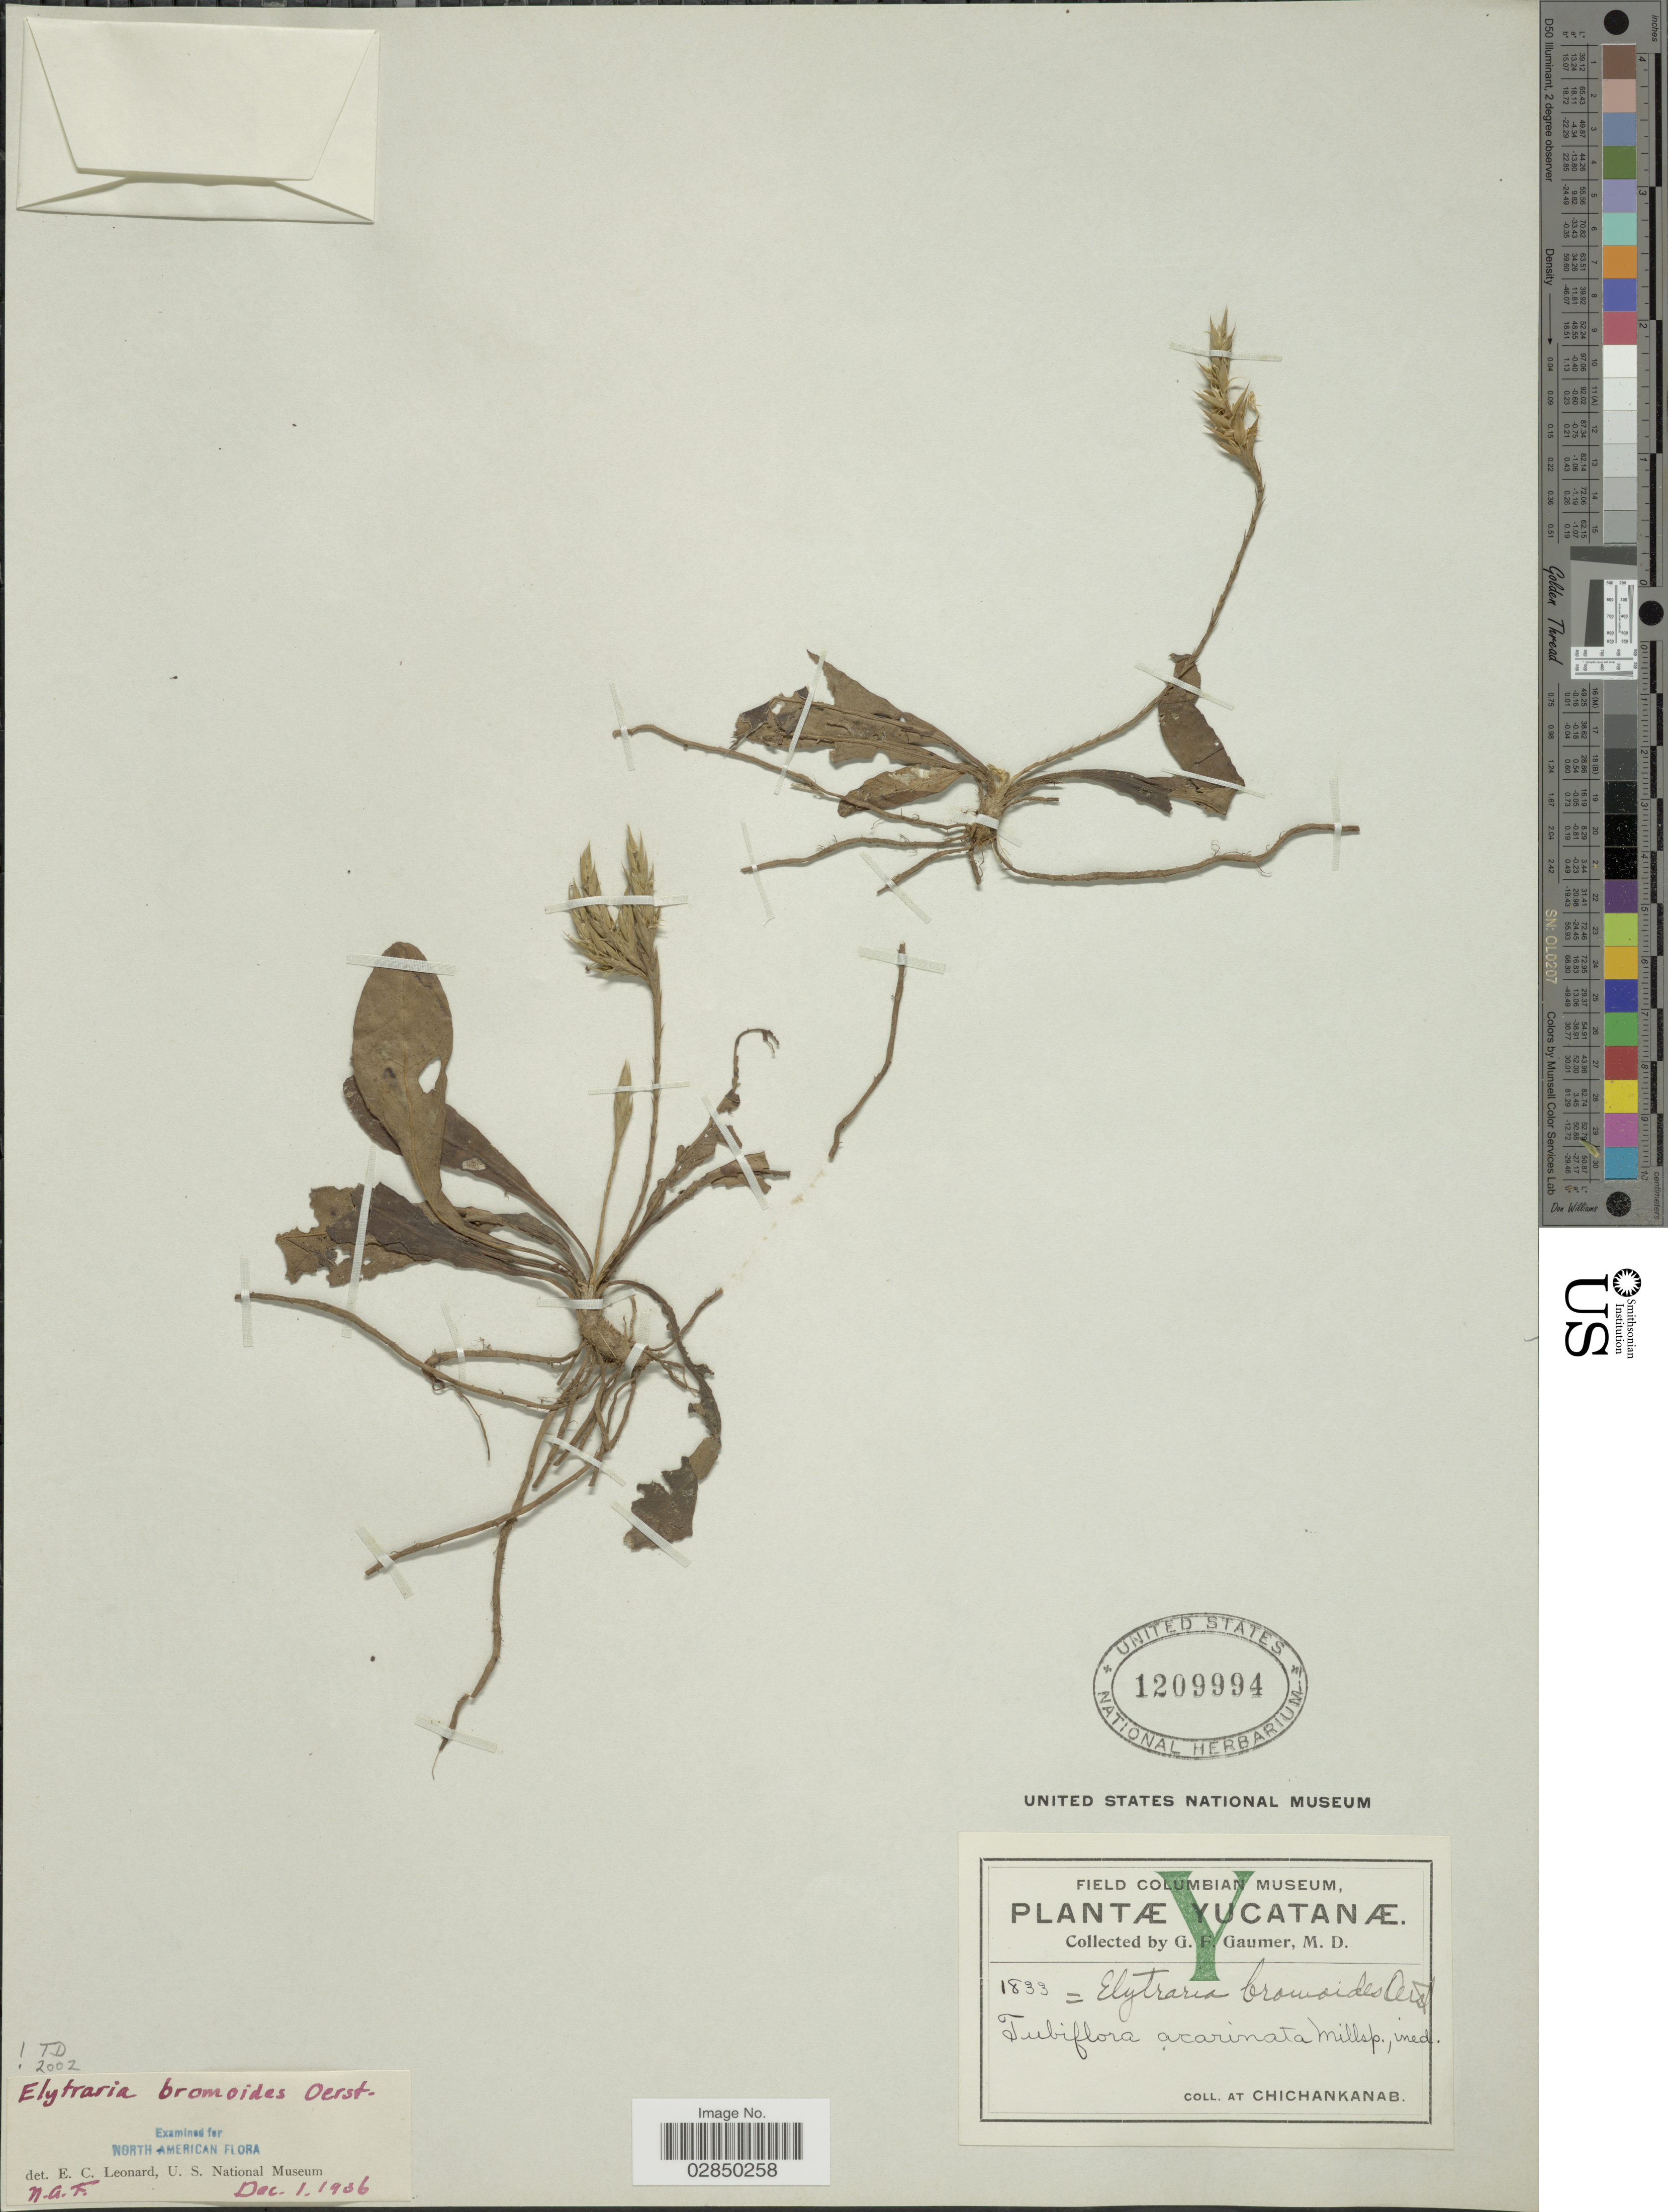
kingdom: Plantae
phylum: Tracheophyta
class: Magnoliopsida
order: Lamiales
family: Acanthaceae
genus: Elytraria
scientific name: Elytraria bromoides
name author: Oerst.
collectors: G. F. Gaumer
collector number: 1833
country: Mexico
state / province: Yucatán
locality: Chichankanab.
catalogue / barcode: US 1209994